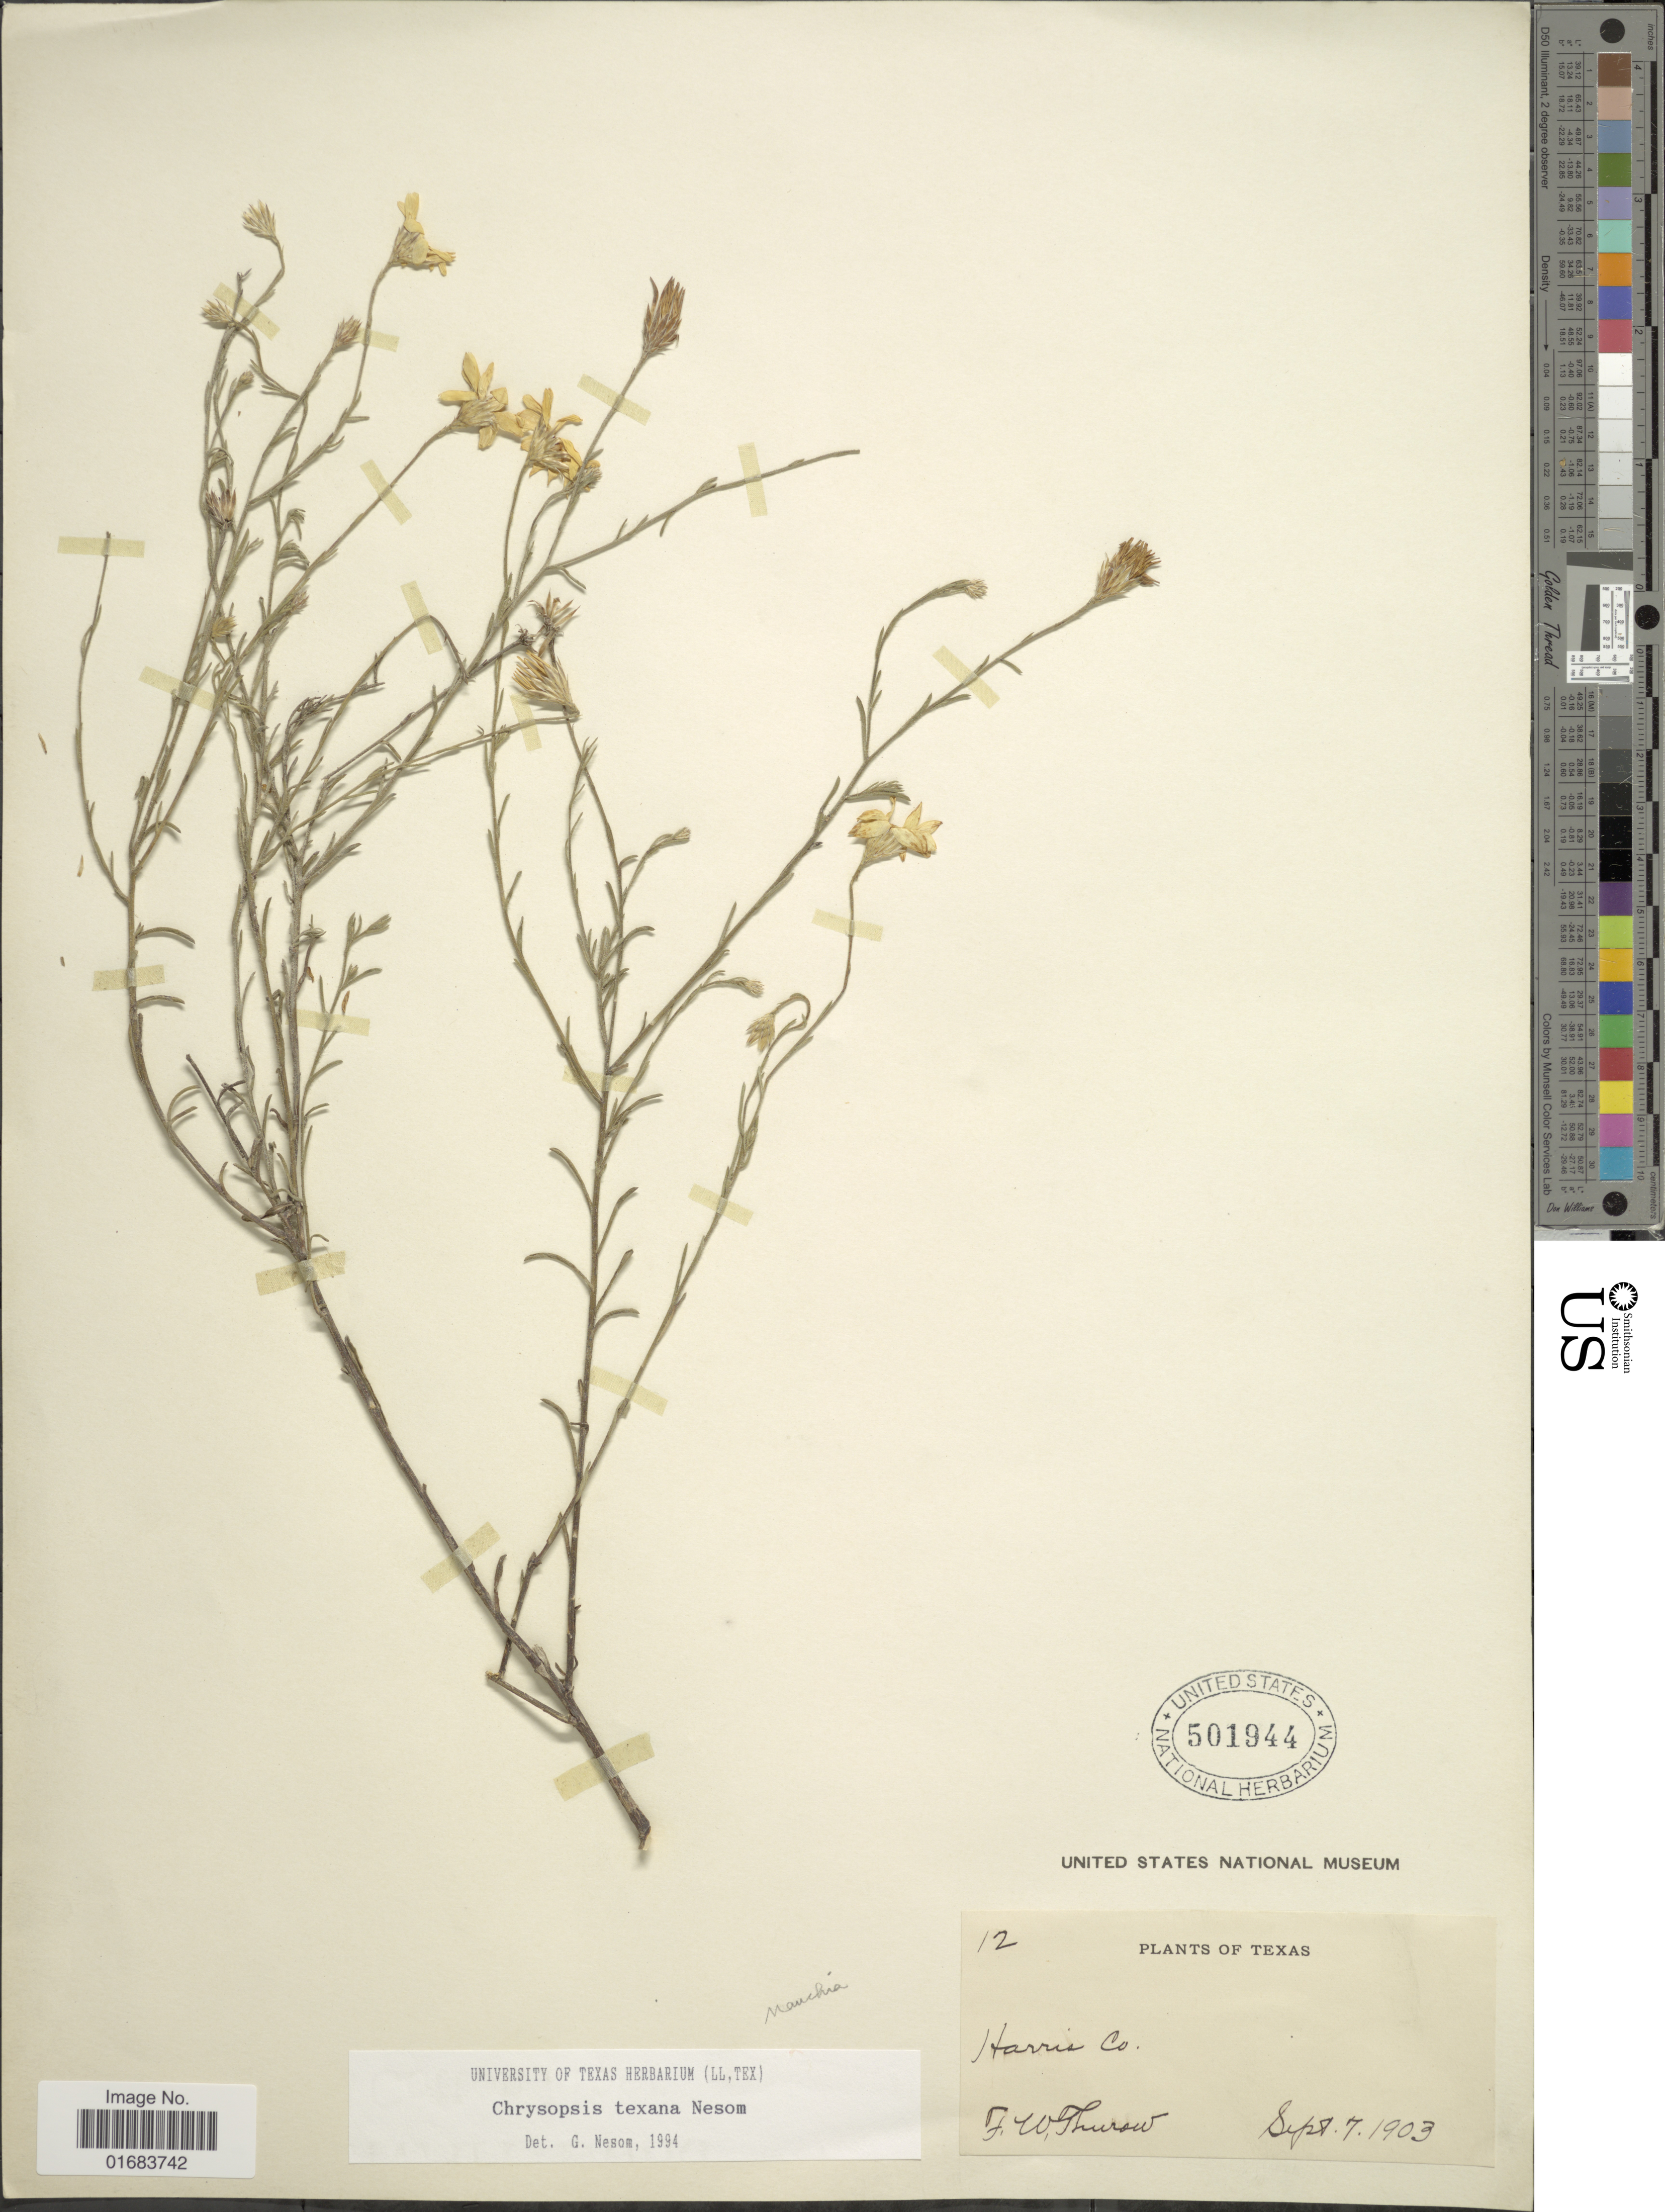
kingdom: Plantae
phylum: Tracheophyta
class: Magnoliopsida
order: Asterales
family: Asteraceae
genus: Chrysopsis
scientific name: Chrysopsis texana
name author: G.L. Nesom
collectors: F. W. Thurow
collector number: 12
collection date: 1903-09-07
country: United States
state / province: Texas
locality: Harris Co.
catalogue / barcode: US 501944